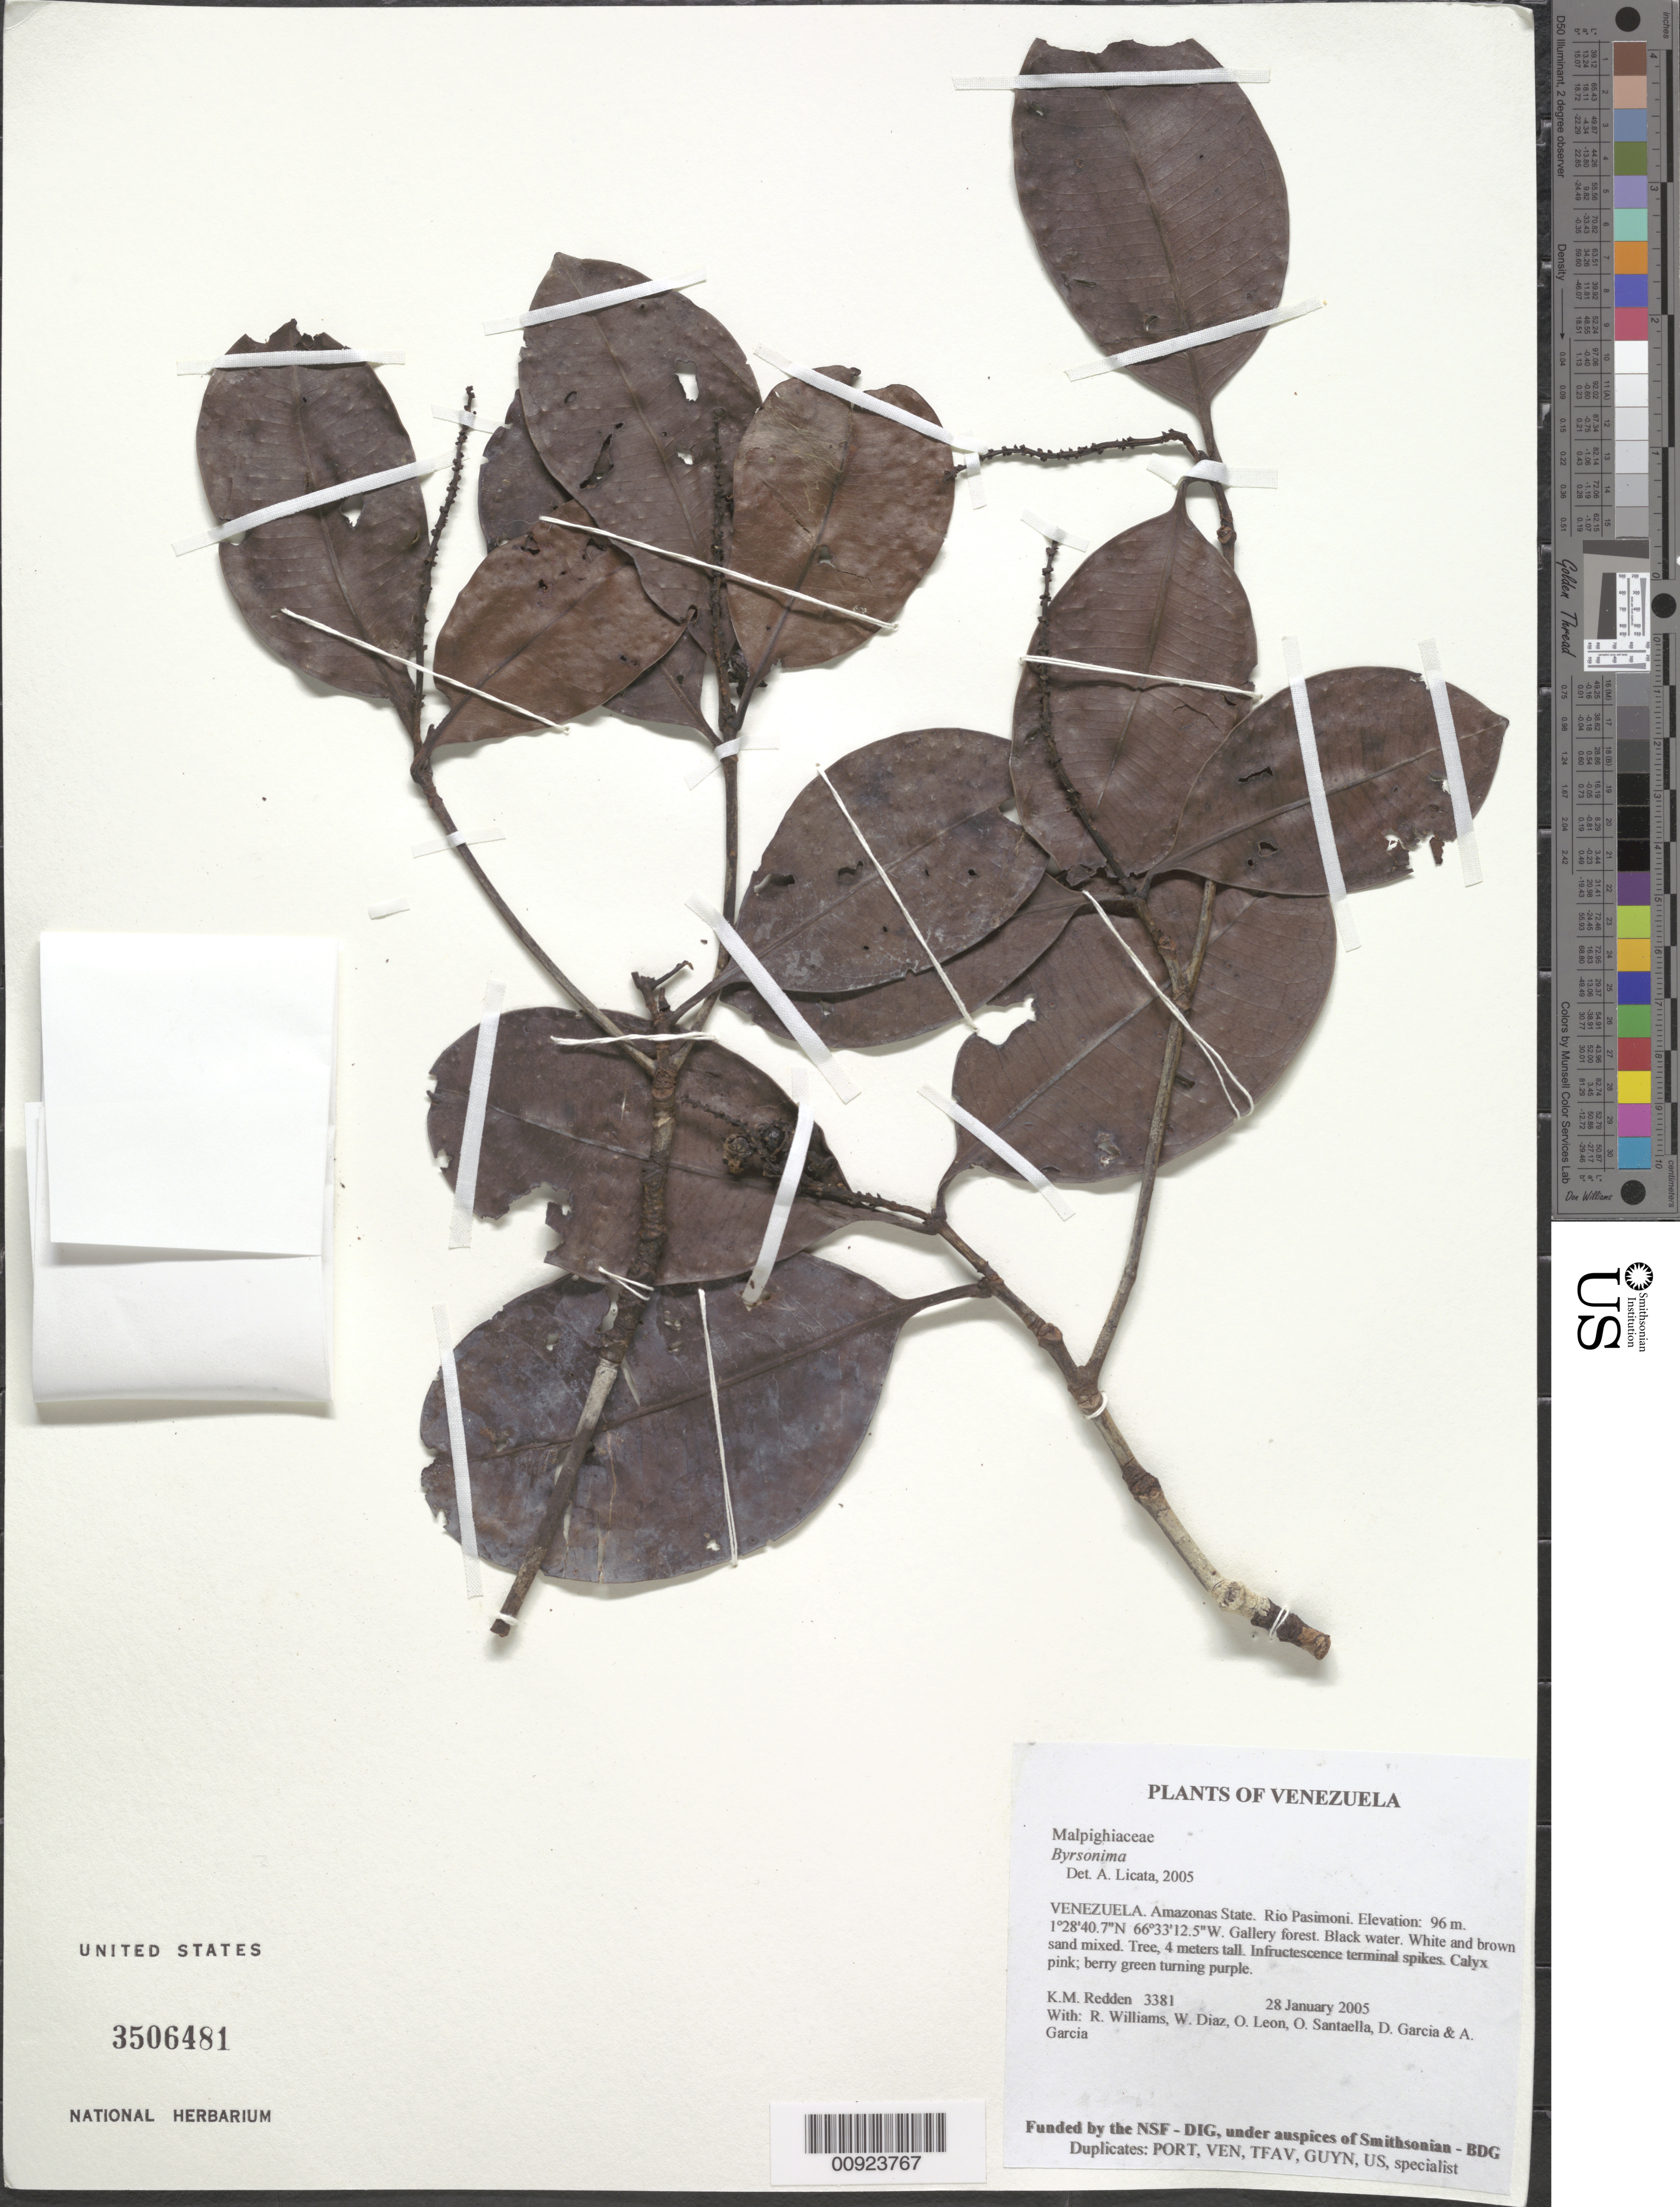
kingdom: Plantae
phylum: Tracheophyta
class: Magnoliopsida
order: Malpighiales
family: Malpighiaceae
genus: Byrsonima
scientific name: Byrsonima sp.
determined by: Licata, A., (PORT), Univ. Nac. Exp. de los Llanos Ezequiel Zamora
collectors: K. M. Redden, R. Williams, W. Díaz P., O. León, O. Santaella, D. Garcia & A. Garcia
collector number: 3381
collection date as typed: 28 January 2005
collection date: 2005-01-28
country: Venezuela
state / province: Amazonas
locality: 06 - Rio Pasimoni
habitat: Gallery forest. Black water. White and brown sand mixed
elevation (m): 96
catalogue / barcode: US 3506481